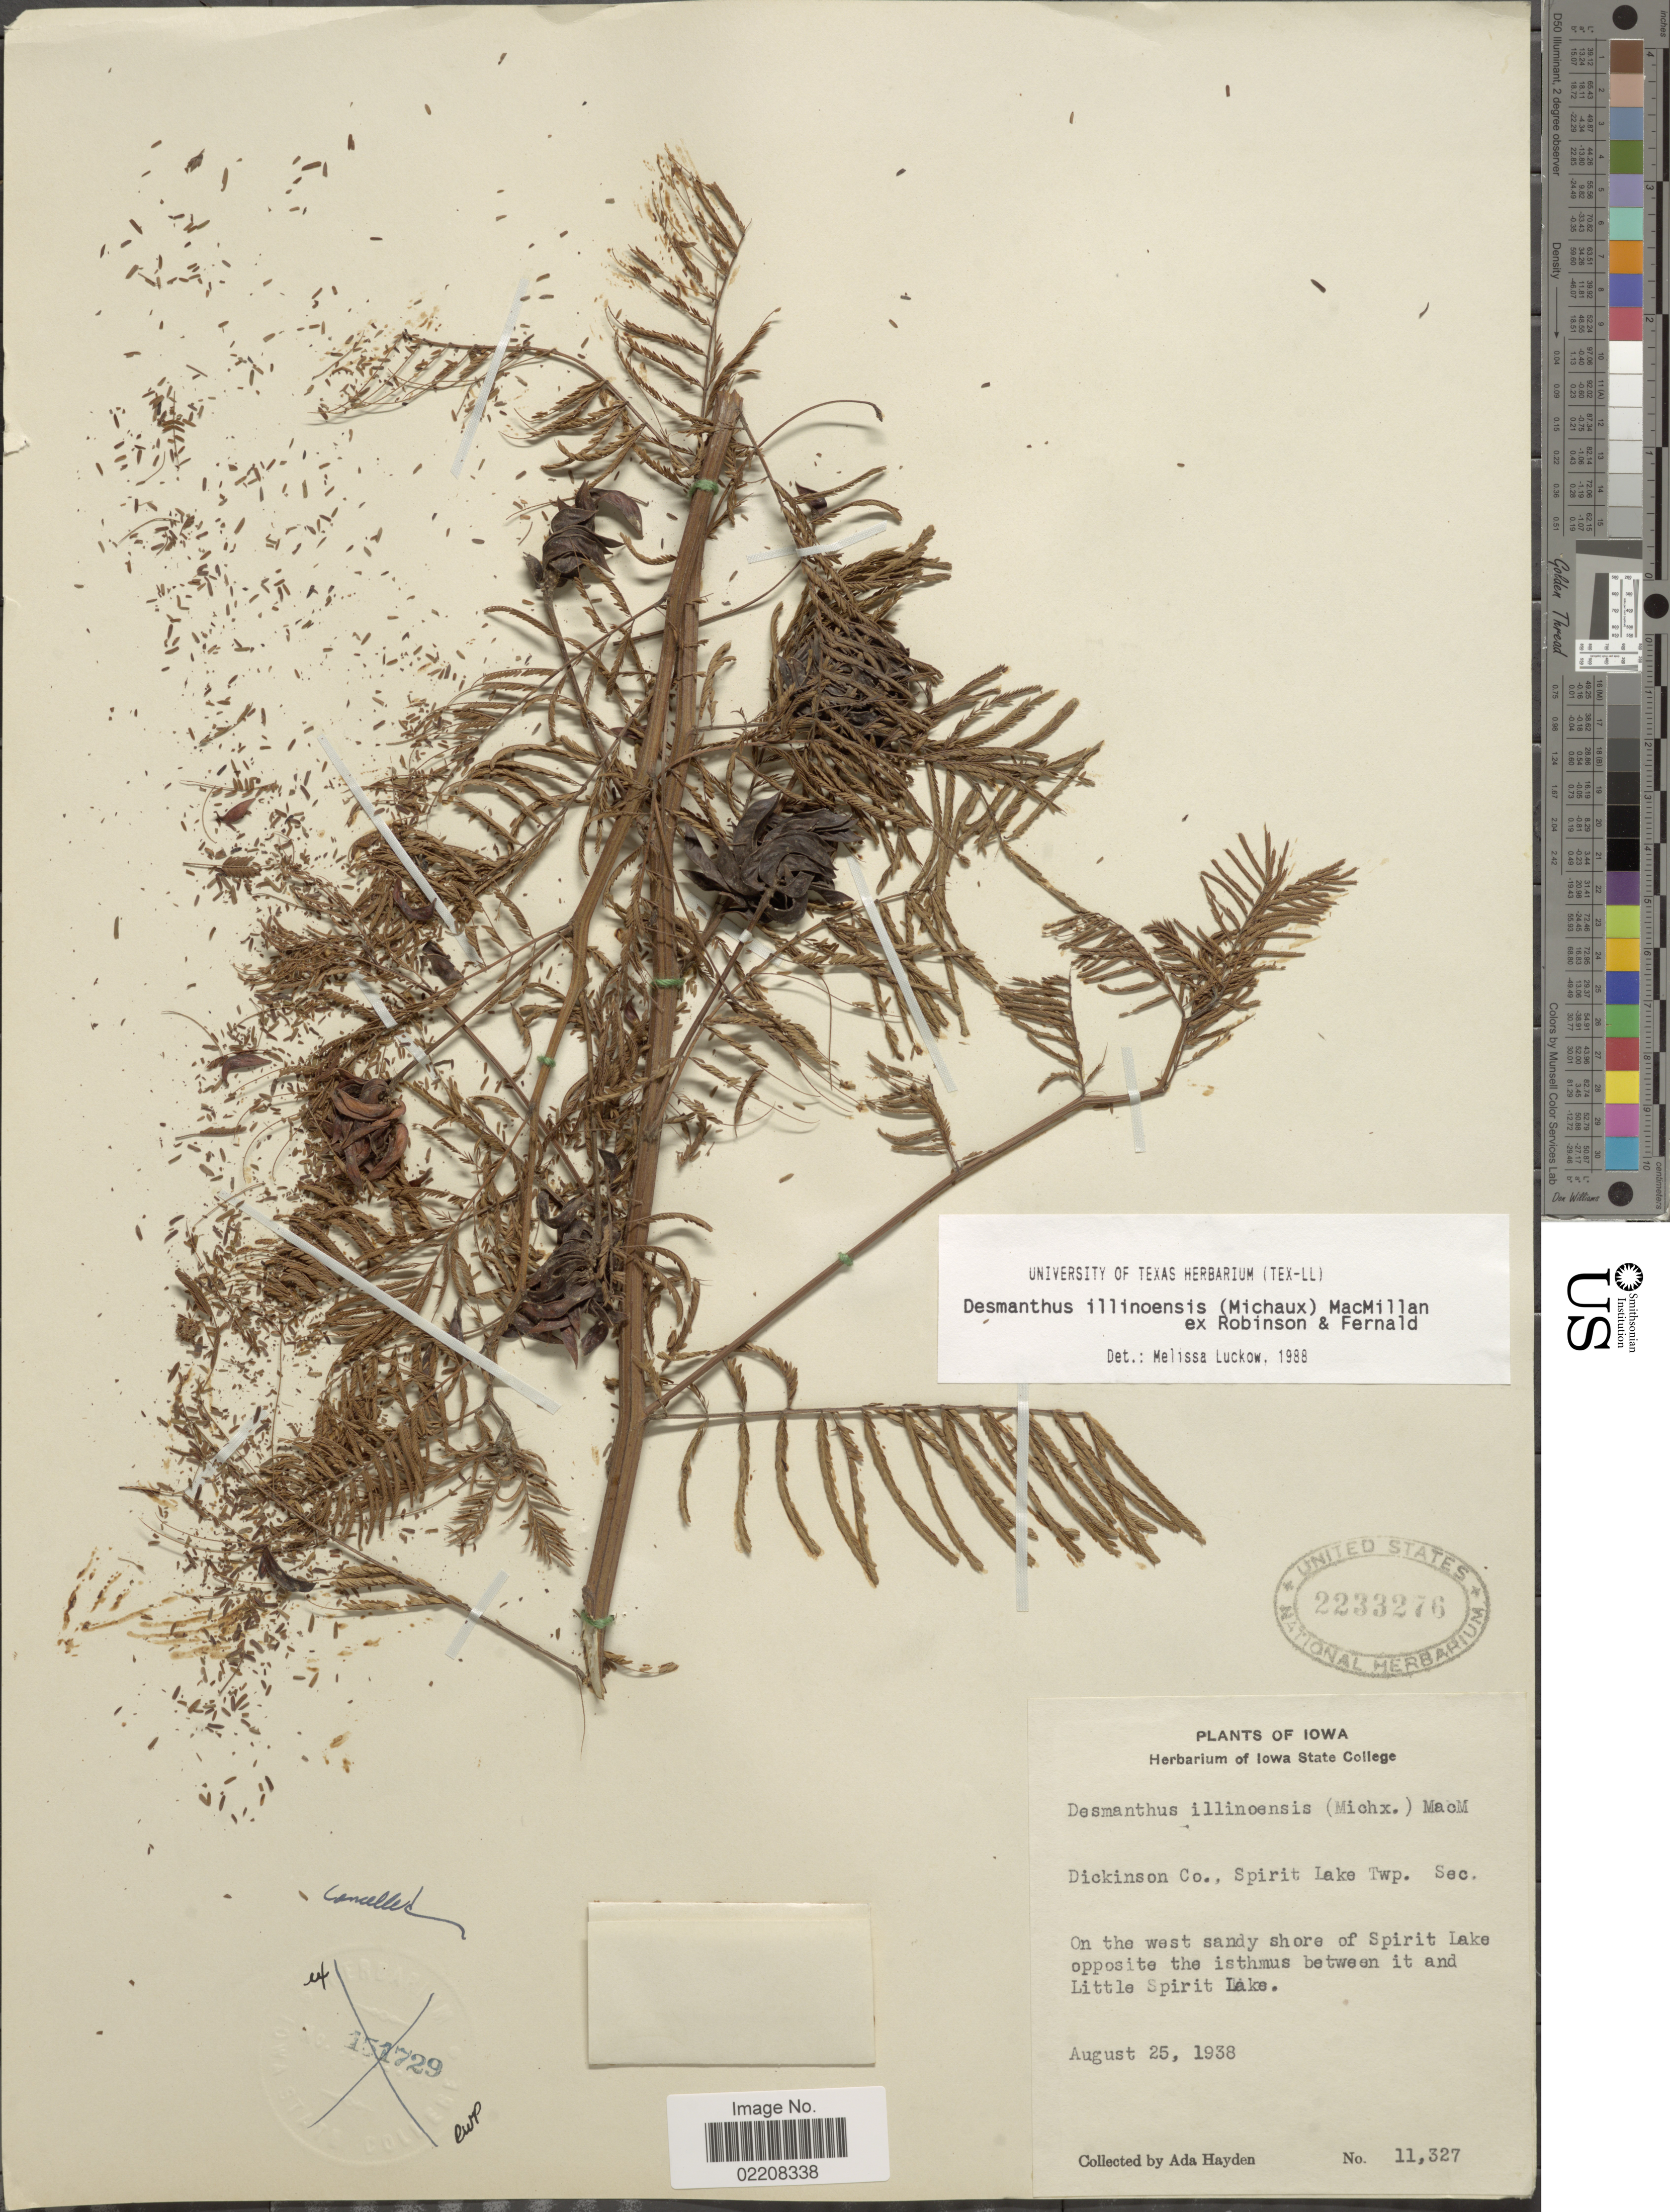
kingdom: Plantae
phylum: Tracheophyta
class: Magnoliopsida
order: Fabales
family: Fabaceae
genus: Desmanthus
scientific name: Desmanthus illinoensis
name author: (Michx.) MacMill.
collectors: Ada Hayden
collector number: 11327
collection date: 1938-08-25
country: United States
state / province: Iowa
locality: Dickinson Co., Spirit Lake Twp. Sec. On the west sandy shore of Spirit Lake opposite the isthmus between it and Little Spirit Lake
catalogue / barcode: US 2233276